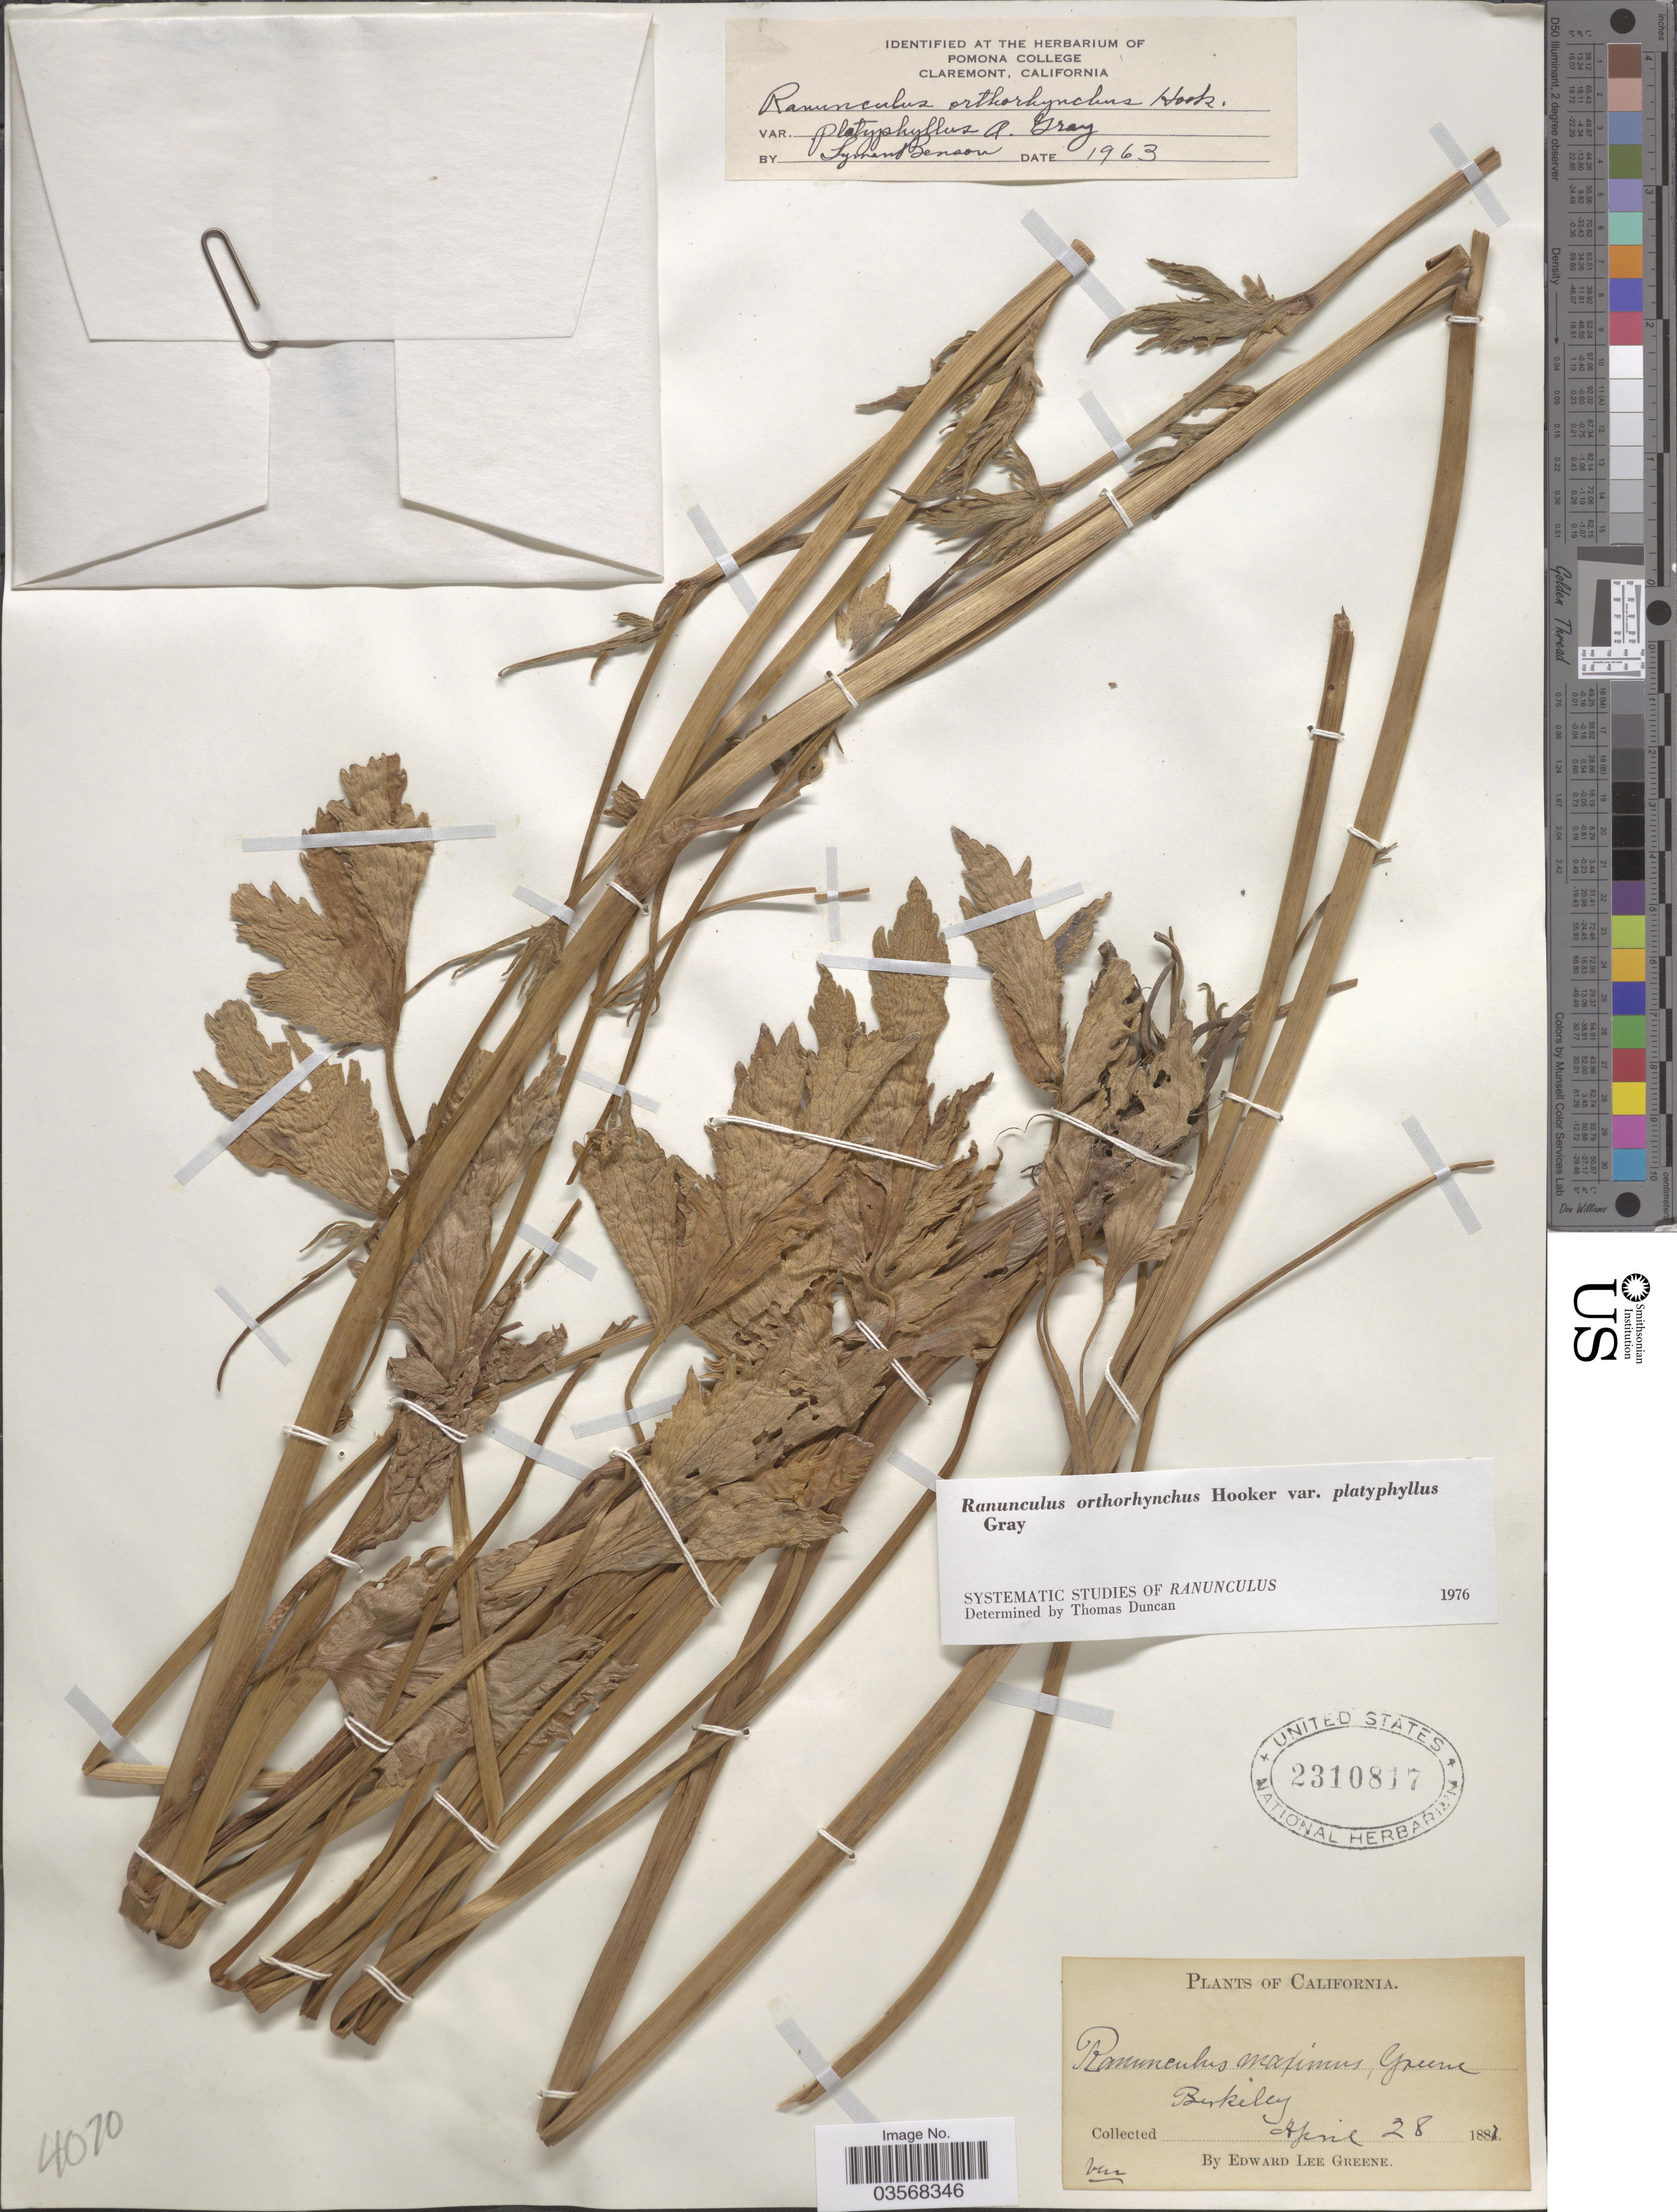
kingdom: Plantae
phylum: Tracheophyta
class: Magnoliopsida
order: Ranunculales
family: Ranunculaceae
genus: Ranunculus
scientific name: Ranunculus orthorhynchus var. platyphyllus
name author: A. Gray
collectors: E. L. Greene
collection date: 1887-04-28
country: United States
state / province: California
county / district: Alameda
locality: Berkeley.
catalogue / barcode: US 2310817